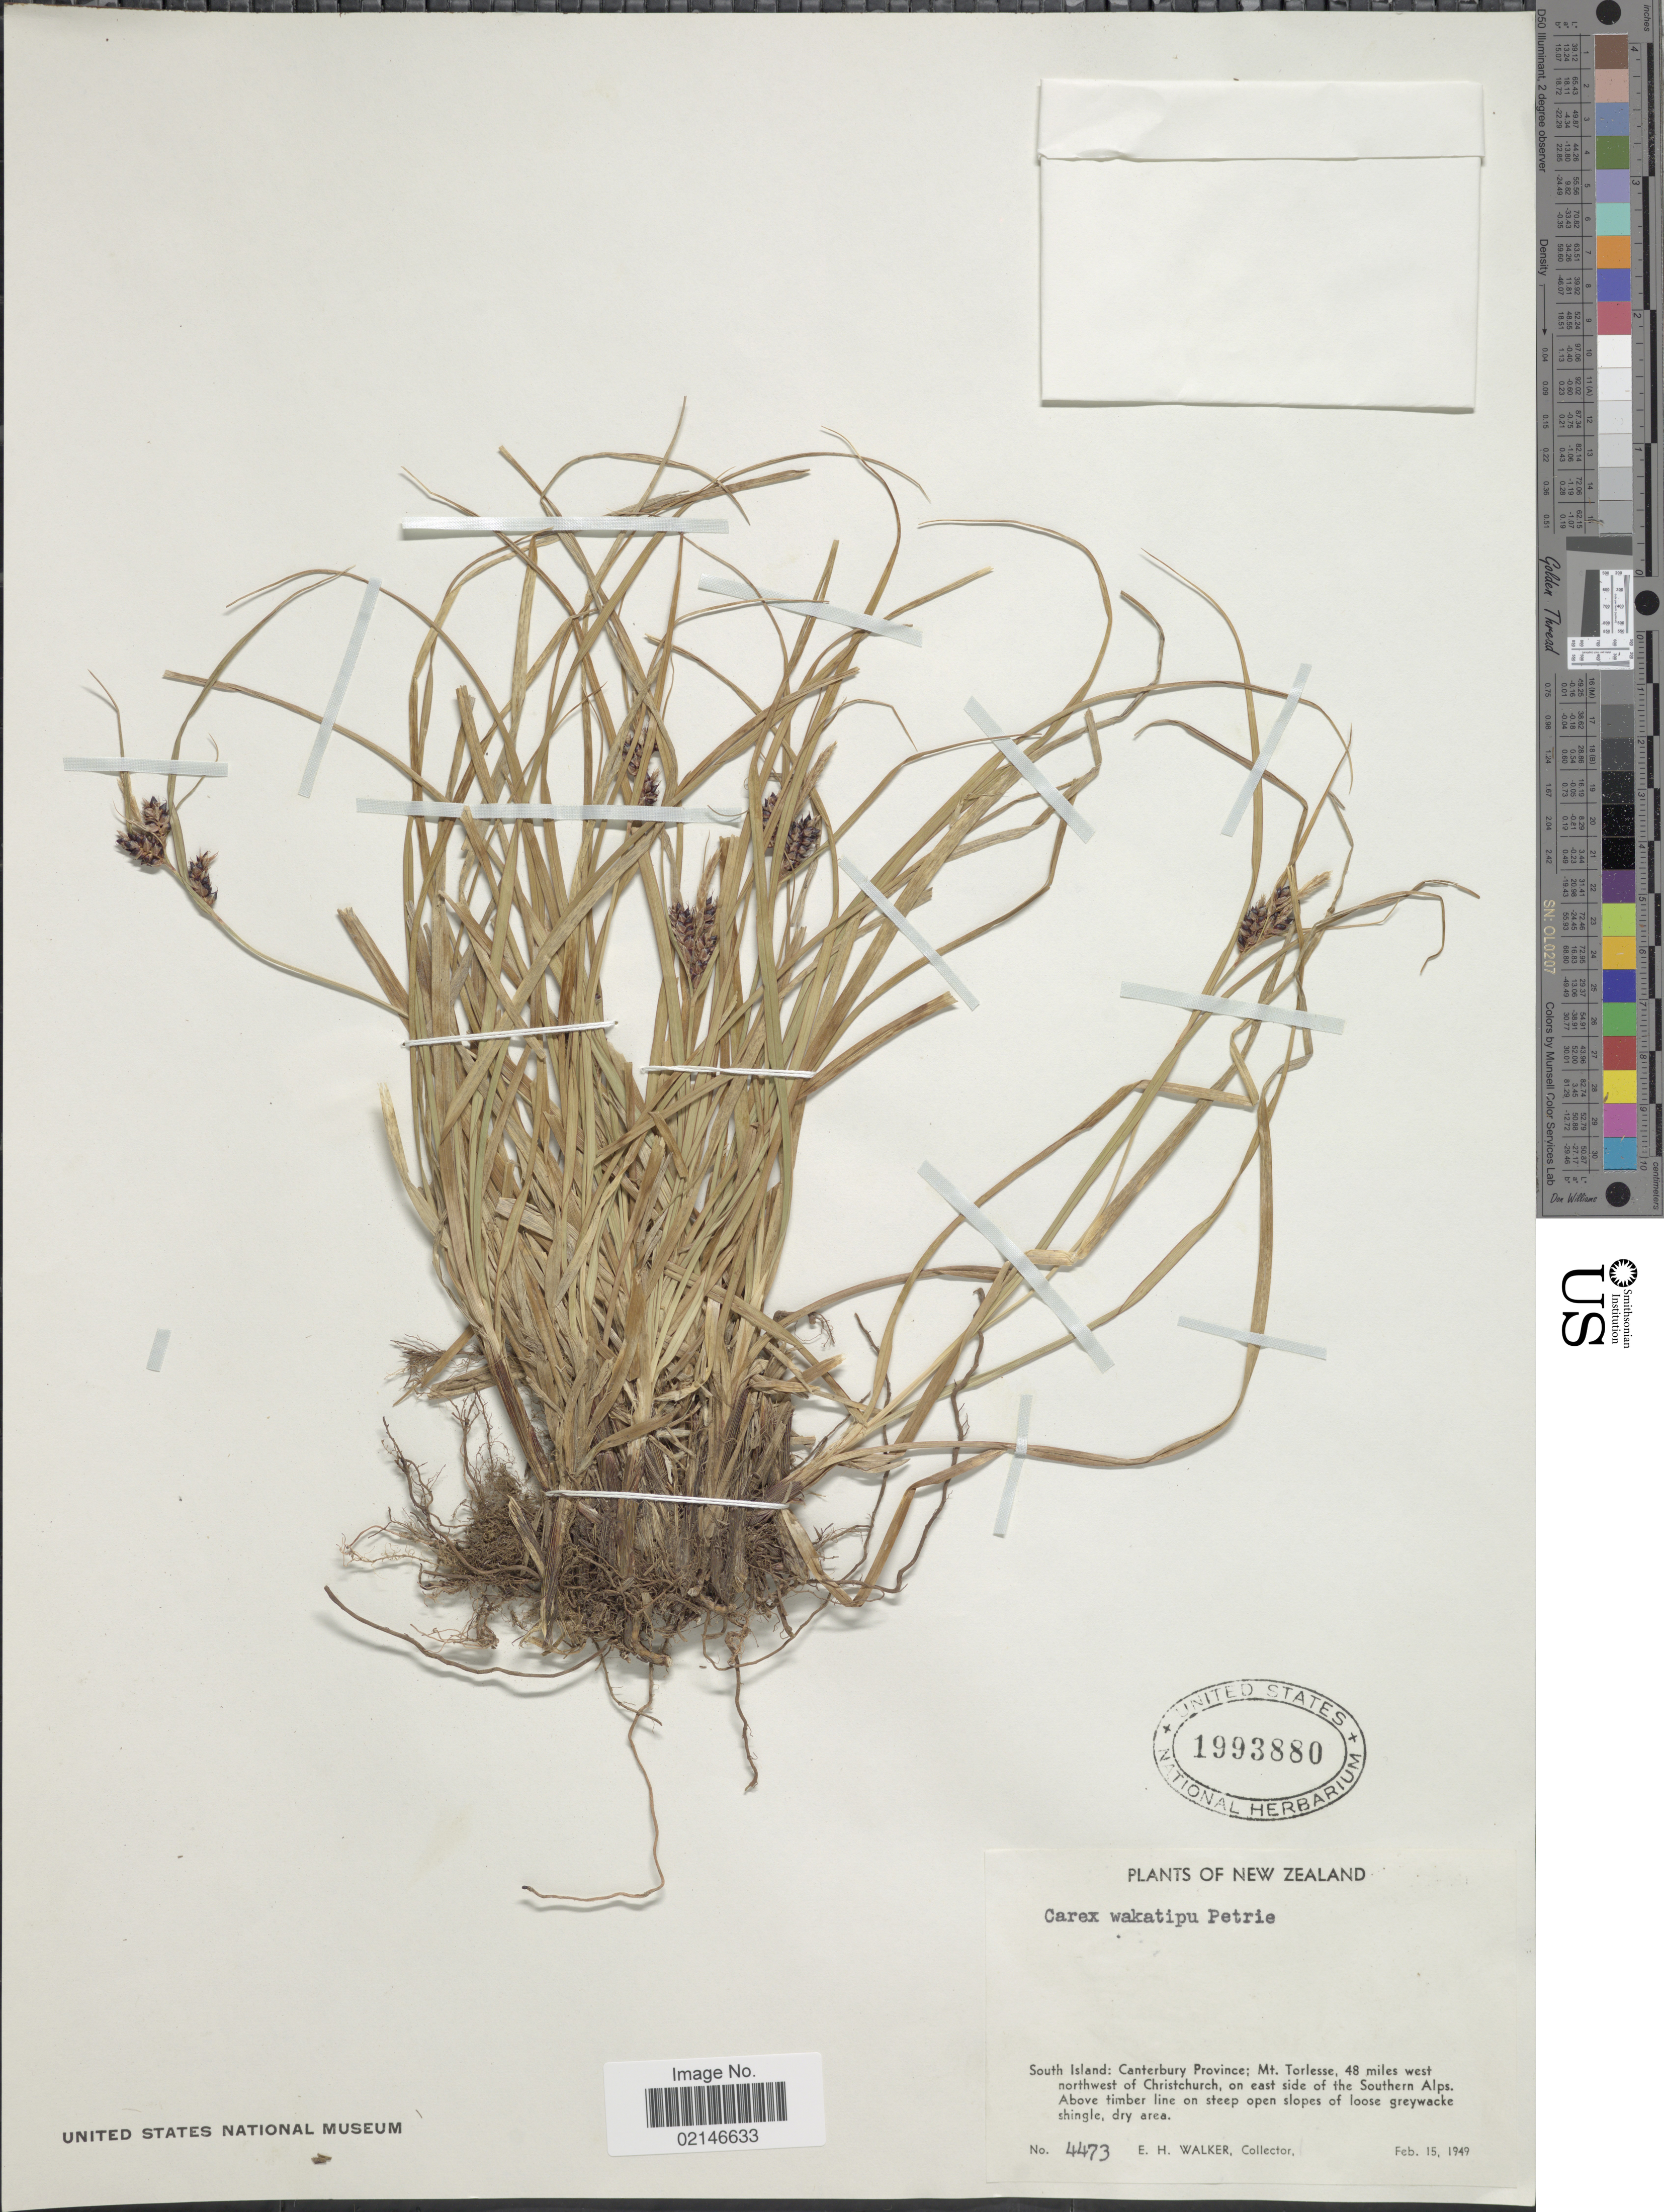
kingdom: Plantae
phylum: Tracheophyta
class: Liliopsida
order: Poales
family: Cyperaceae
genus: Carex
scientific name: Carex wakatipu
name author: Petrie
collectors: E. H. Walker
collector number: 4473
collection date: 1949-02-15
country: New Zealand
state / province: Canterbury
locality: South Island, Mt. Torlesse, 48 miles west northwest of Christchurch, on east side of the Southern Alps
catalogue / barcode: US 1993880